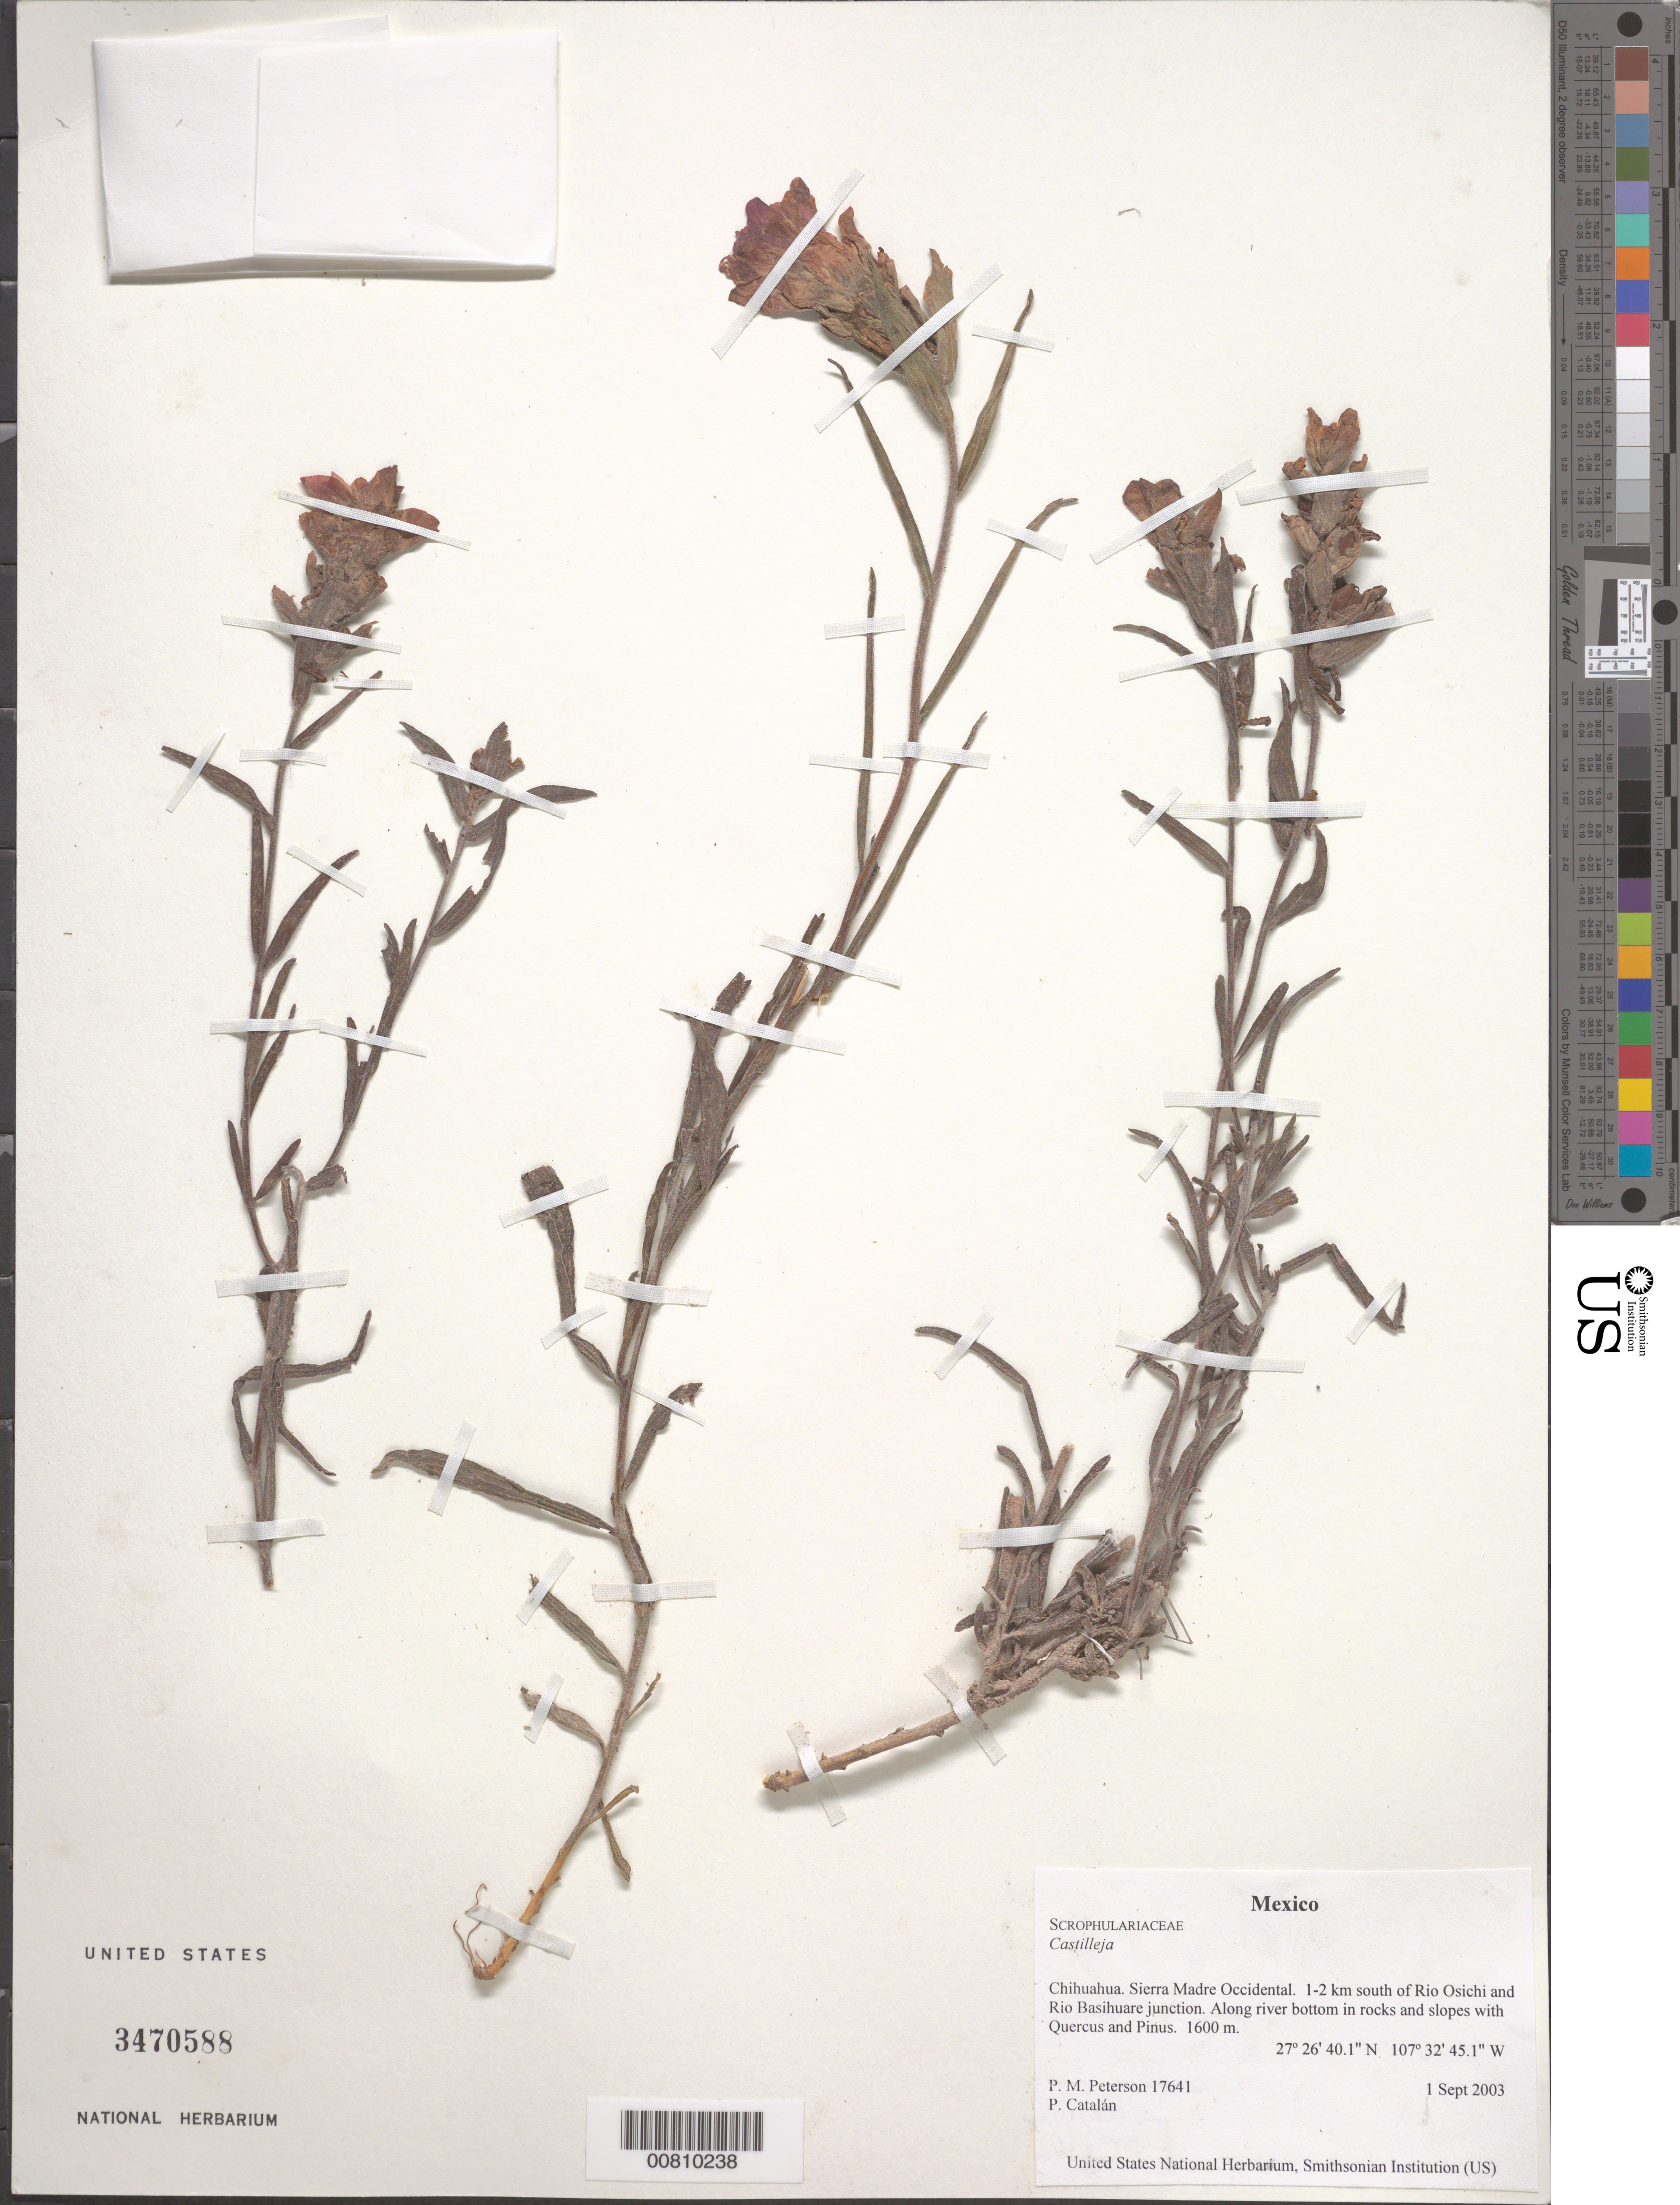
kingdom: Plantae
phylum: Tracheophyta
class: Magnoliopsida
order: Lamiales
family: Orobanchaceae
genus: Castilleja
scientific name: Castilleja sp.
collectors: P. M. Peterson & P. Catalán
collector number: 17641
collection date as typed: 01 Sep 2003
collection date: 2003-09-01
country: Mexico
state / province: Chihuahua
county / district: Sierra Madre Occidental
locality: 1-2 km south of Rio Osichi and Rio Basihuare junction. Along river bottom in rocks and slopes with Quercus and Pinus.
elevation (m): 1600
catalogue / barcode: US 3470588